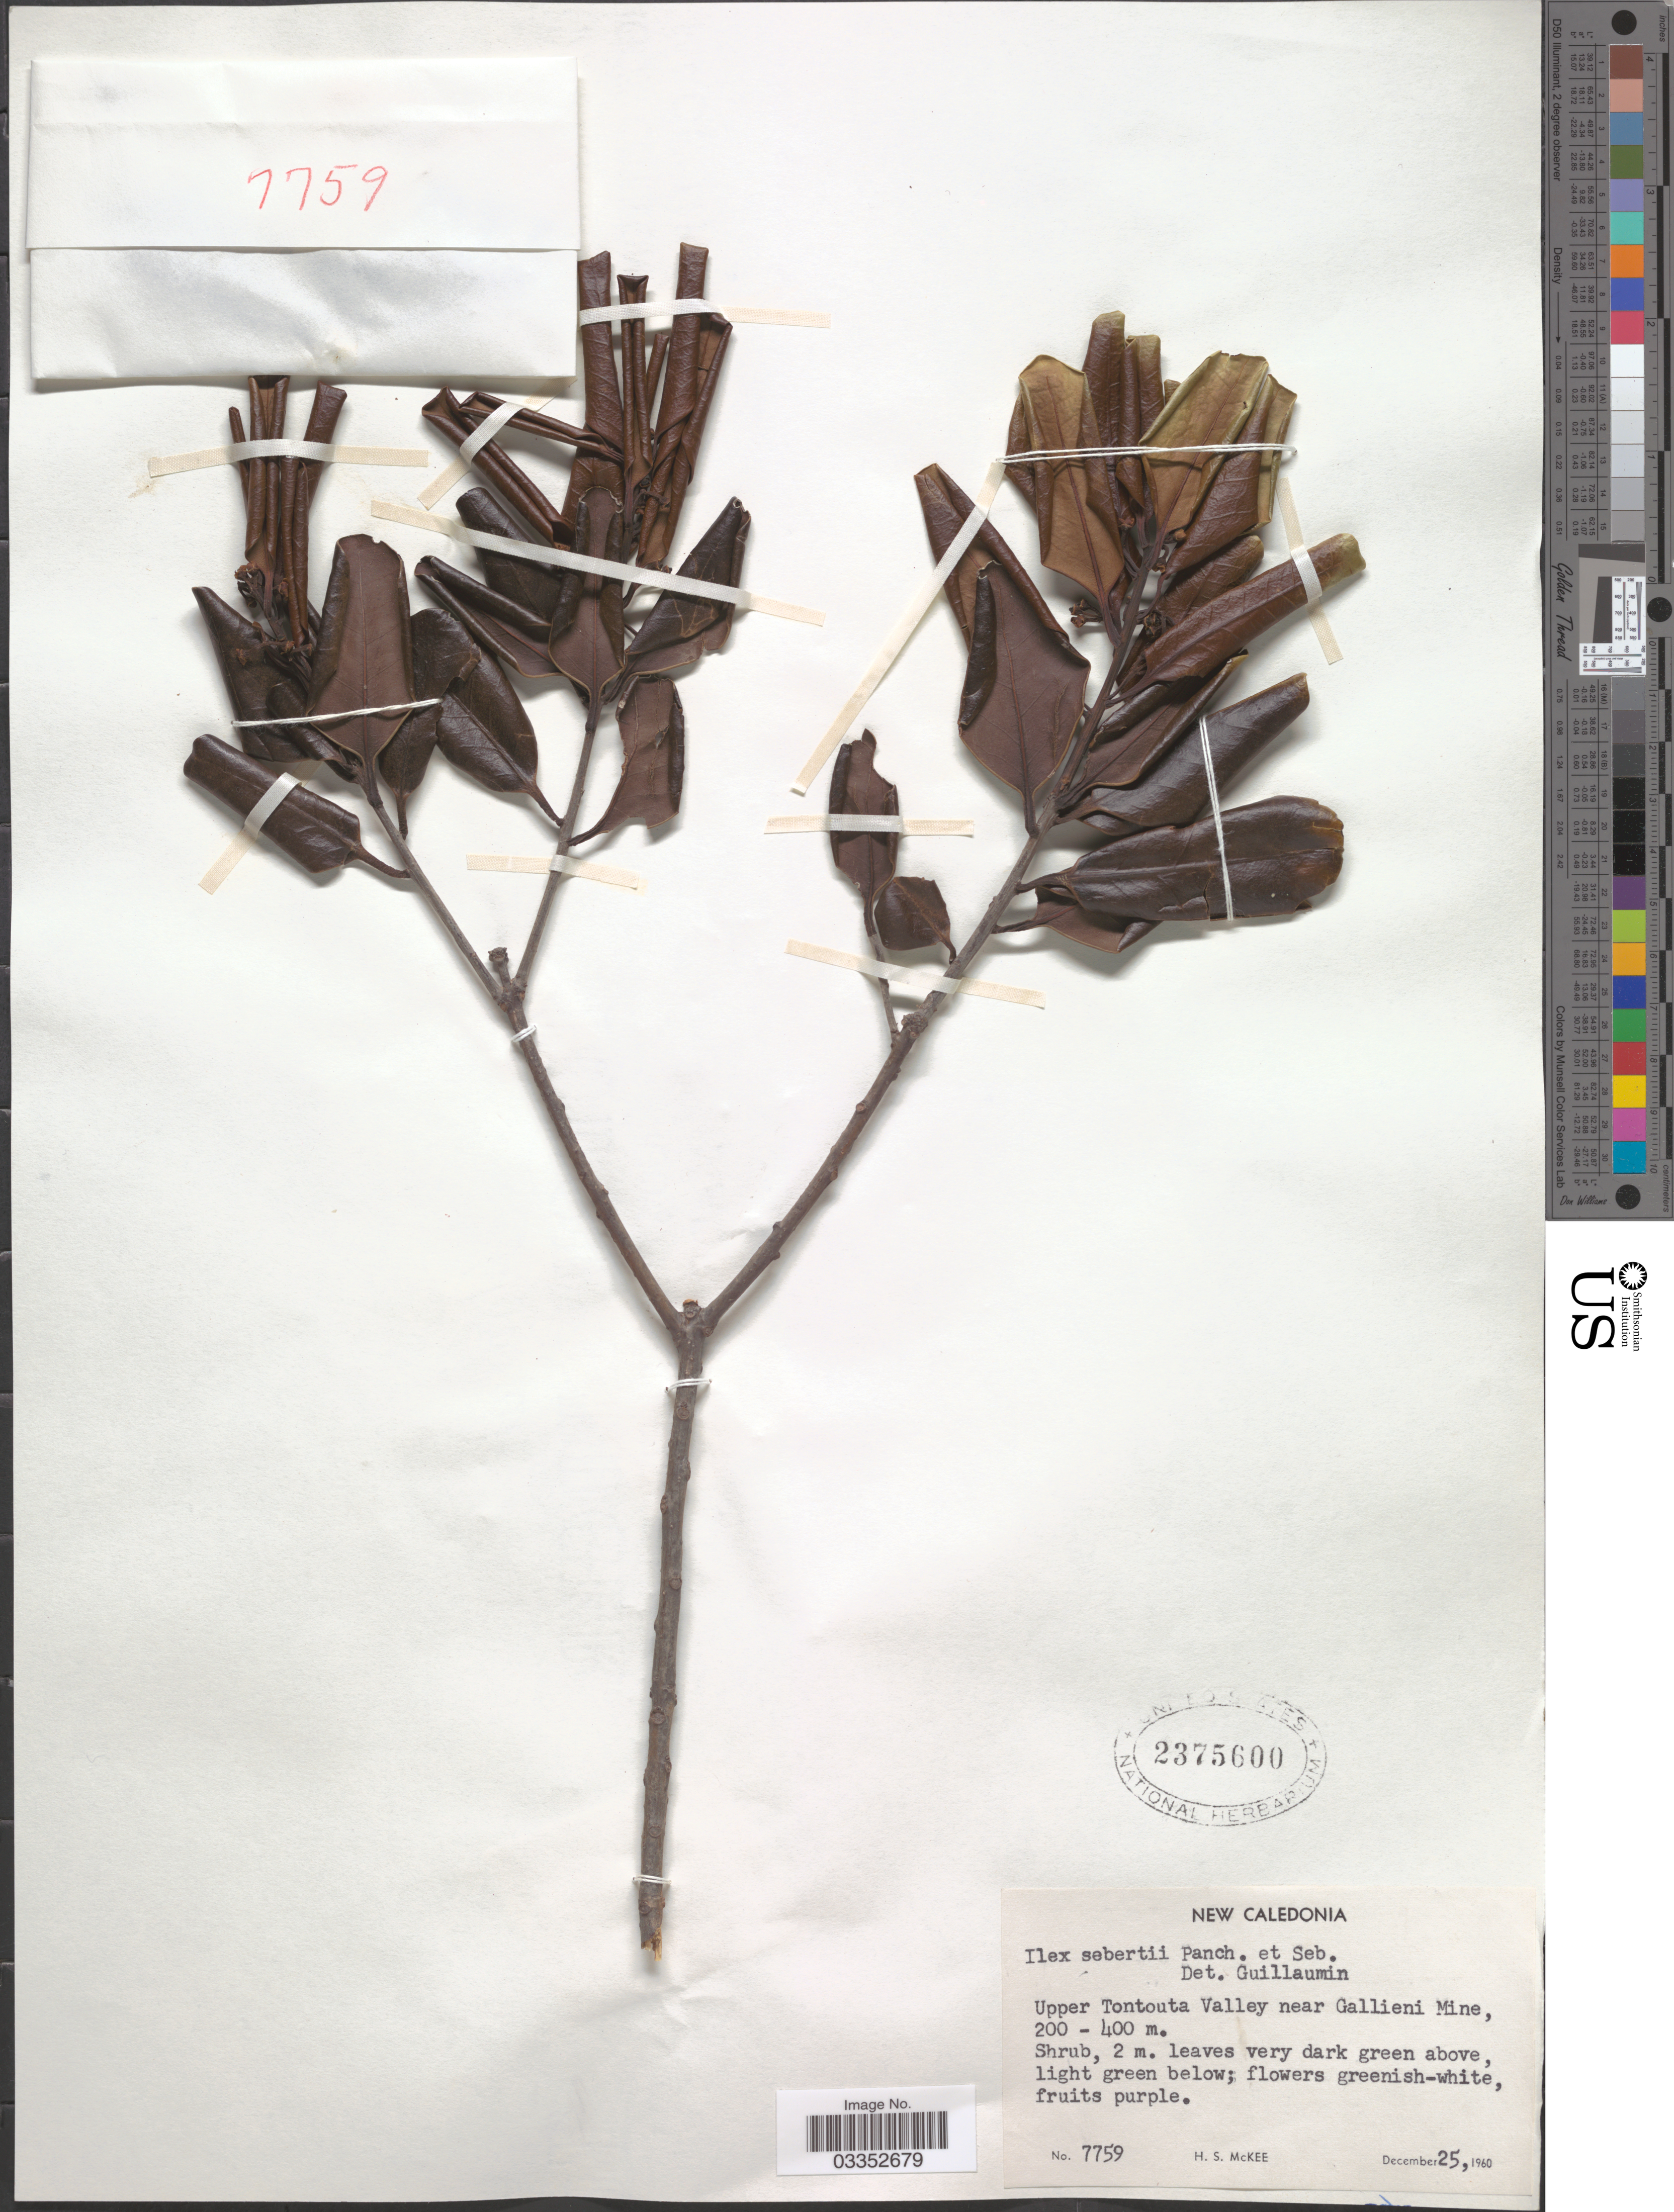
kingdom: Plantae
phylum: Tracheophyta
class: Magnoliopsida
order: Aquifoliales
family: Aquifoliaceae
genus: Ilex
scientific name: Ilex sebertii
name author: Pancher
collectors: H. S. McKee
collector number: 7759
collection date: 1960-12-25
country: New Caledonia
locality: Upper Tontouta Valley near Gallieni Mine.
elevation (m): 200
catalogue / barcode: US 2375600